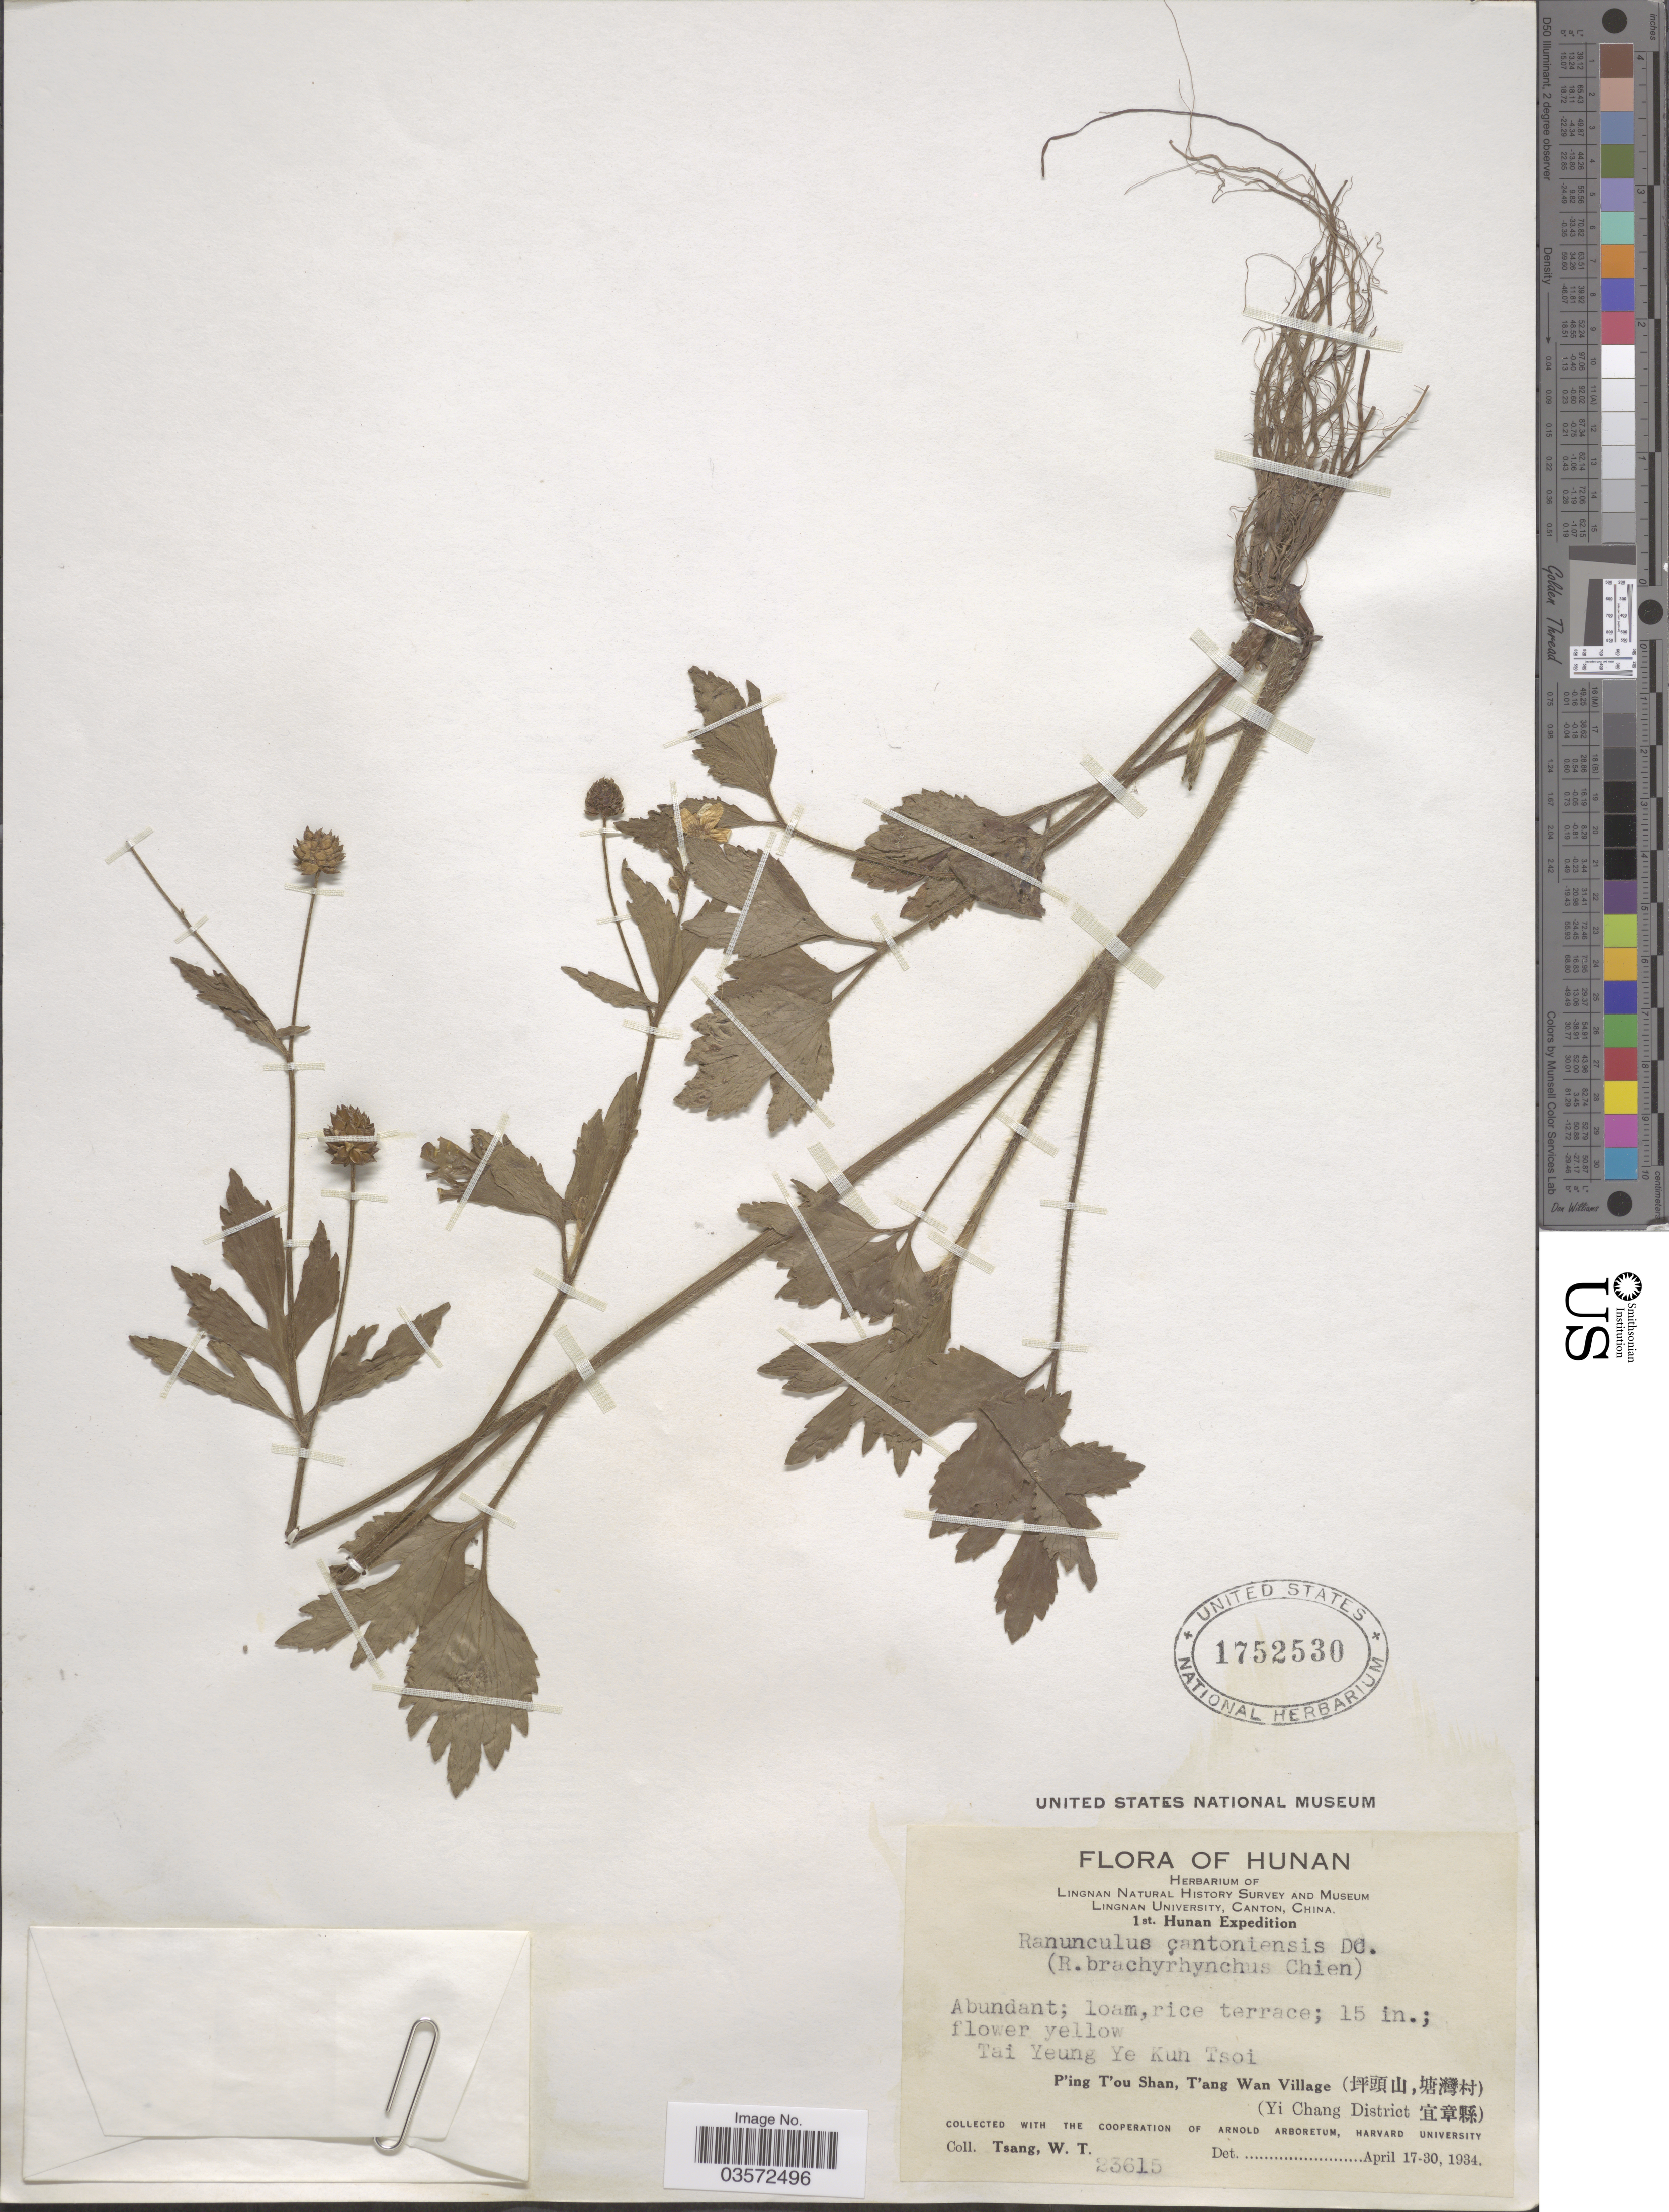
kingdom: Plantae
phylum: Tracheophyta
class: Magnoliopsida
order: Ranunculales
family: Ranunculaceae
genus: Ranunculus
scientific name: Ranunculus cantoniensis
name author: DC.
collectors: W. T. Tsang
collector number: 23615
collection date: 1934-04-17/1934-04-30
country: China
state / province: Hunan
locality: Tai Yeung Ye Kun Tsoi. P'ing T'ou Shan, T'ang Wan Village (X), (Yi Chang District X).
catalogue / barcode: US 1752530